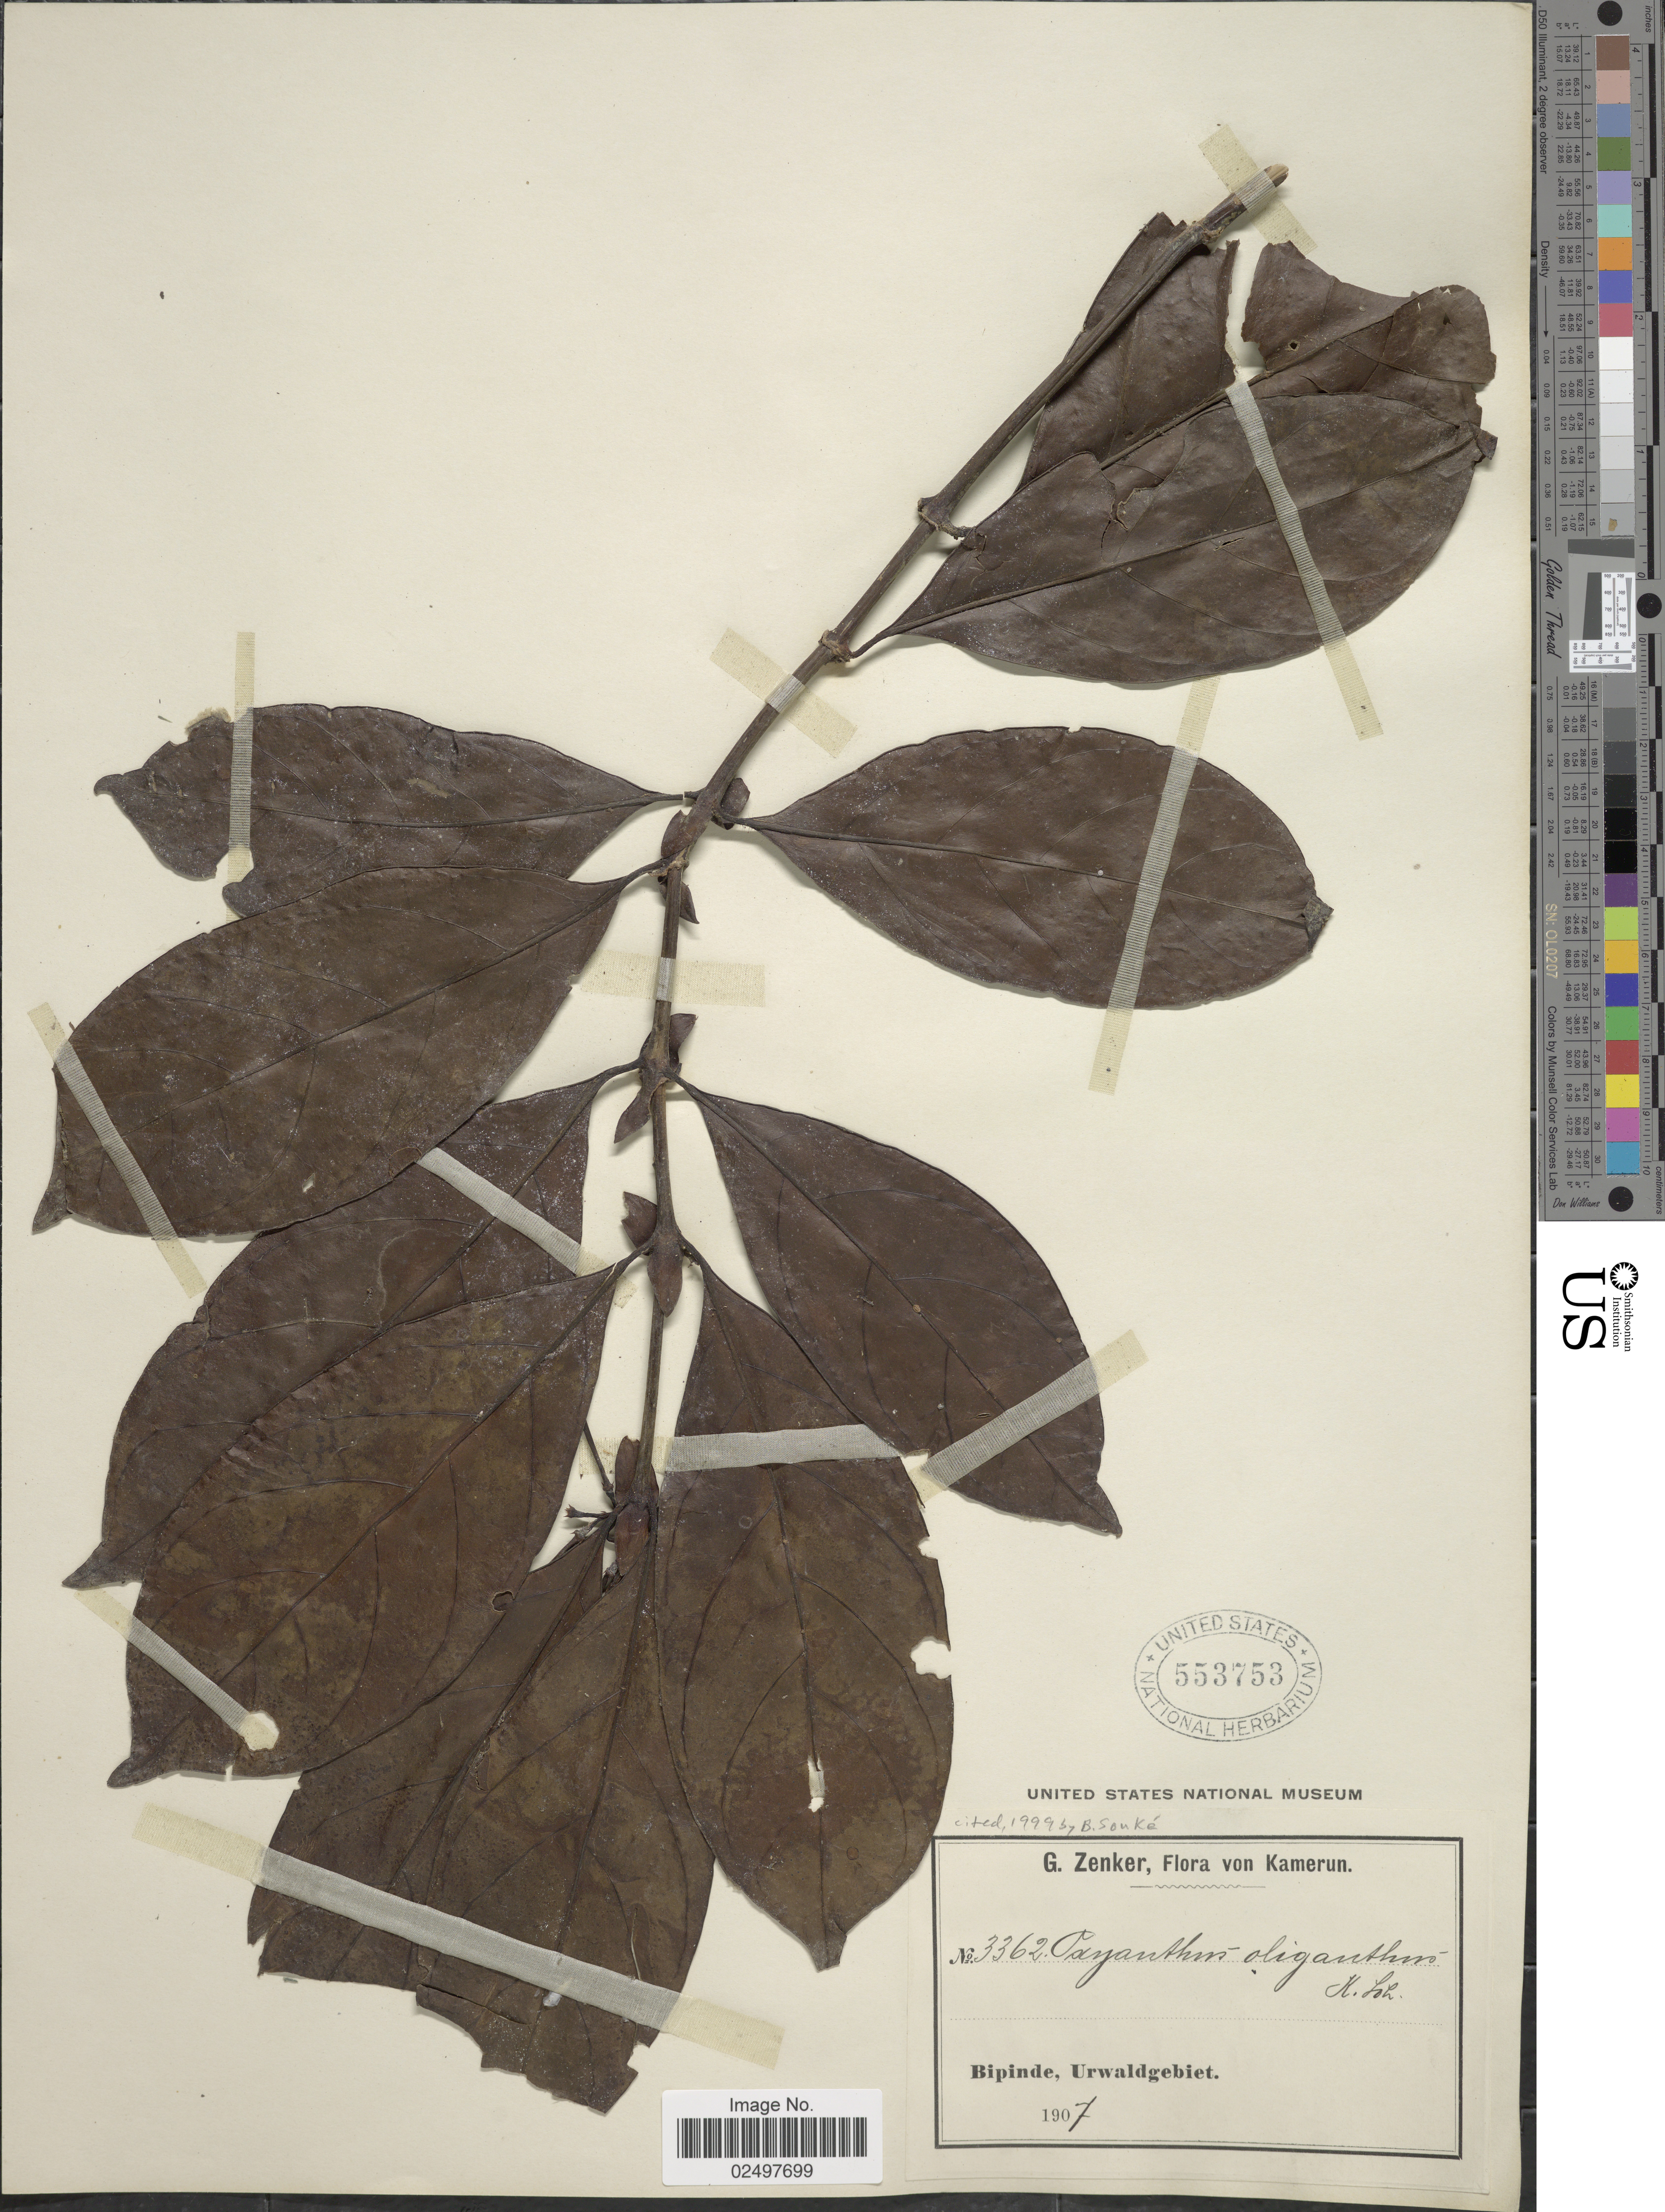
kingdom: Plantae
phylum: Tracheophyta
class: Magnoliopsida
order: Gentianales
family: Rubiaceae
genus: Oxyanthus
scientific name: Oxyanthus oliganthus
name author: K. Schum.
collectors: G. A. Zenker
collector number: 3362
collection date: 1907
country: Cameroon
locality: Kamerun. Bipinde, Urwaldgebiet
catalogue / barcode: US 553753